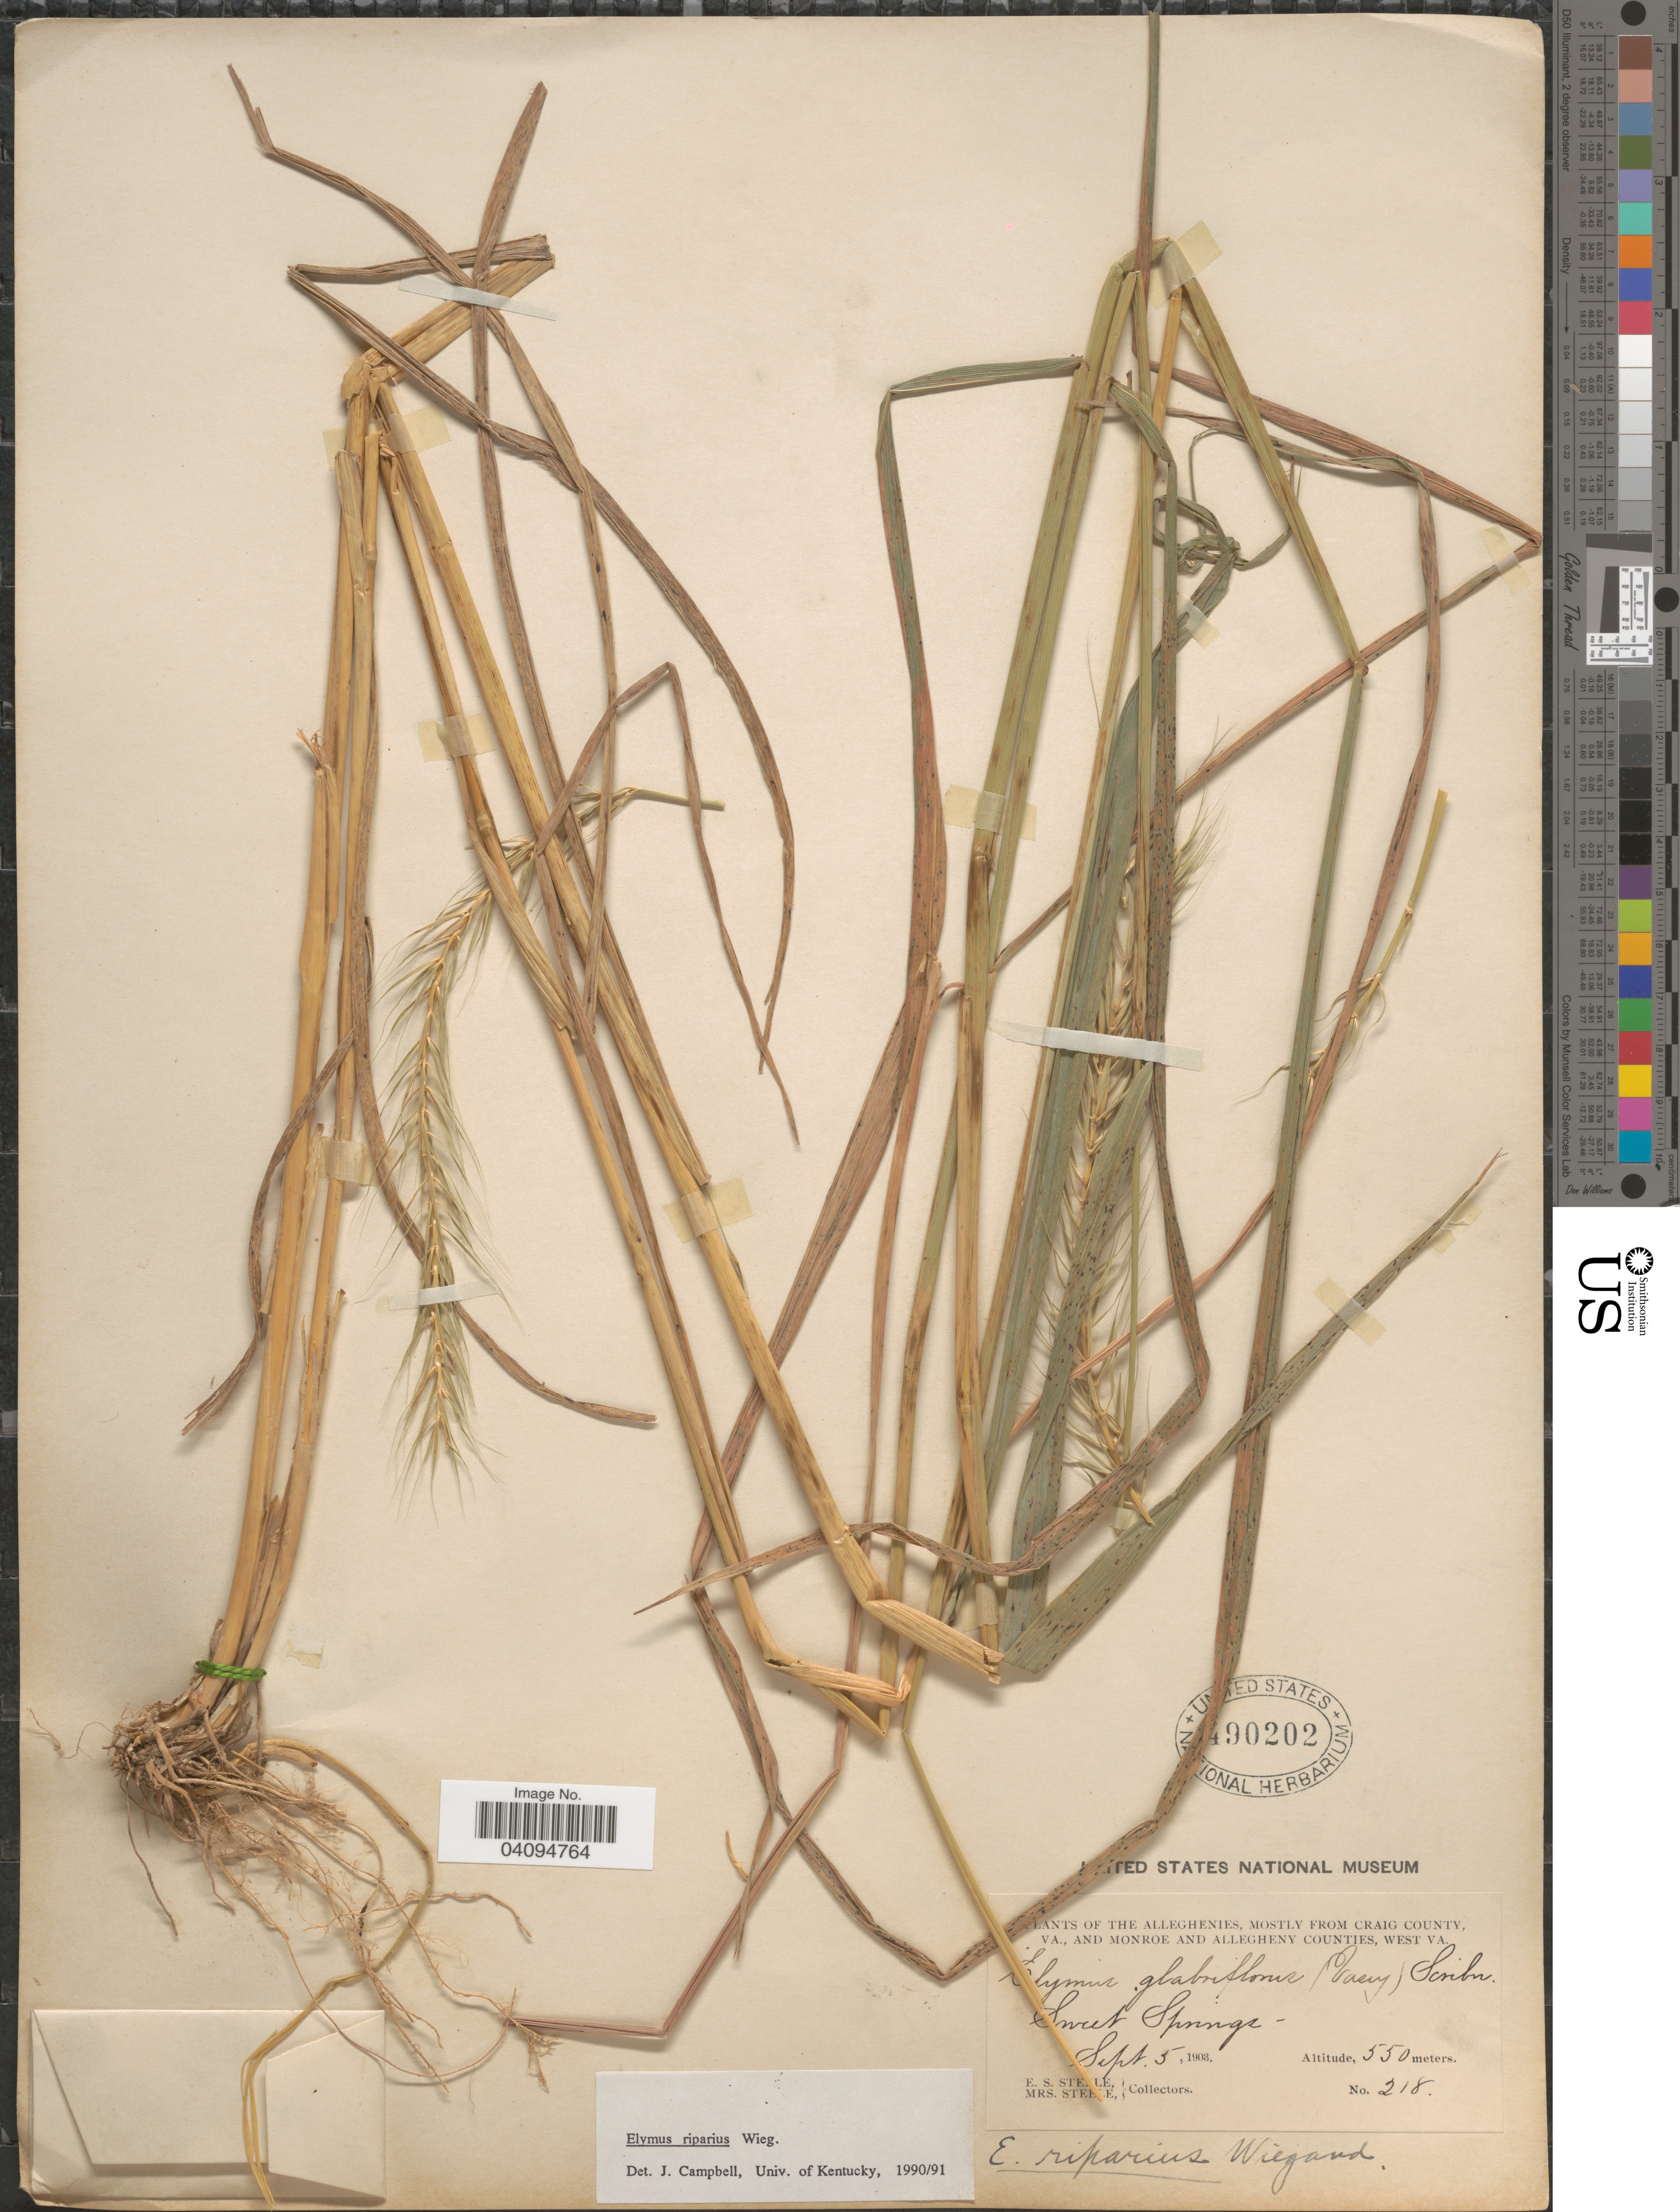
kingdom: Plantae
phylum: Tracheophyta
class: Liliopsida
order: Poales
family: Poaceae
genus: Elymus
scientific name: Elymus riparius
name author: Wiegand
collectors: E. Steele & Mrs. E. S. Steele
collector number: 218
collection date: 1903-09-05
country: United States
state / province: West Virginia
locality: Alleghenies, mostly from Craig County, and Monroe and Allegheny Counties. Sweet Springs.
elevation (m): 550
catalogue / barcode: US 490202